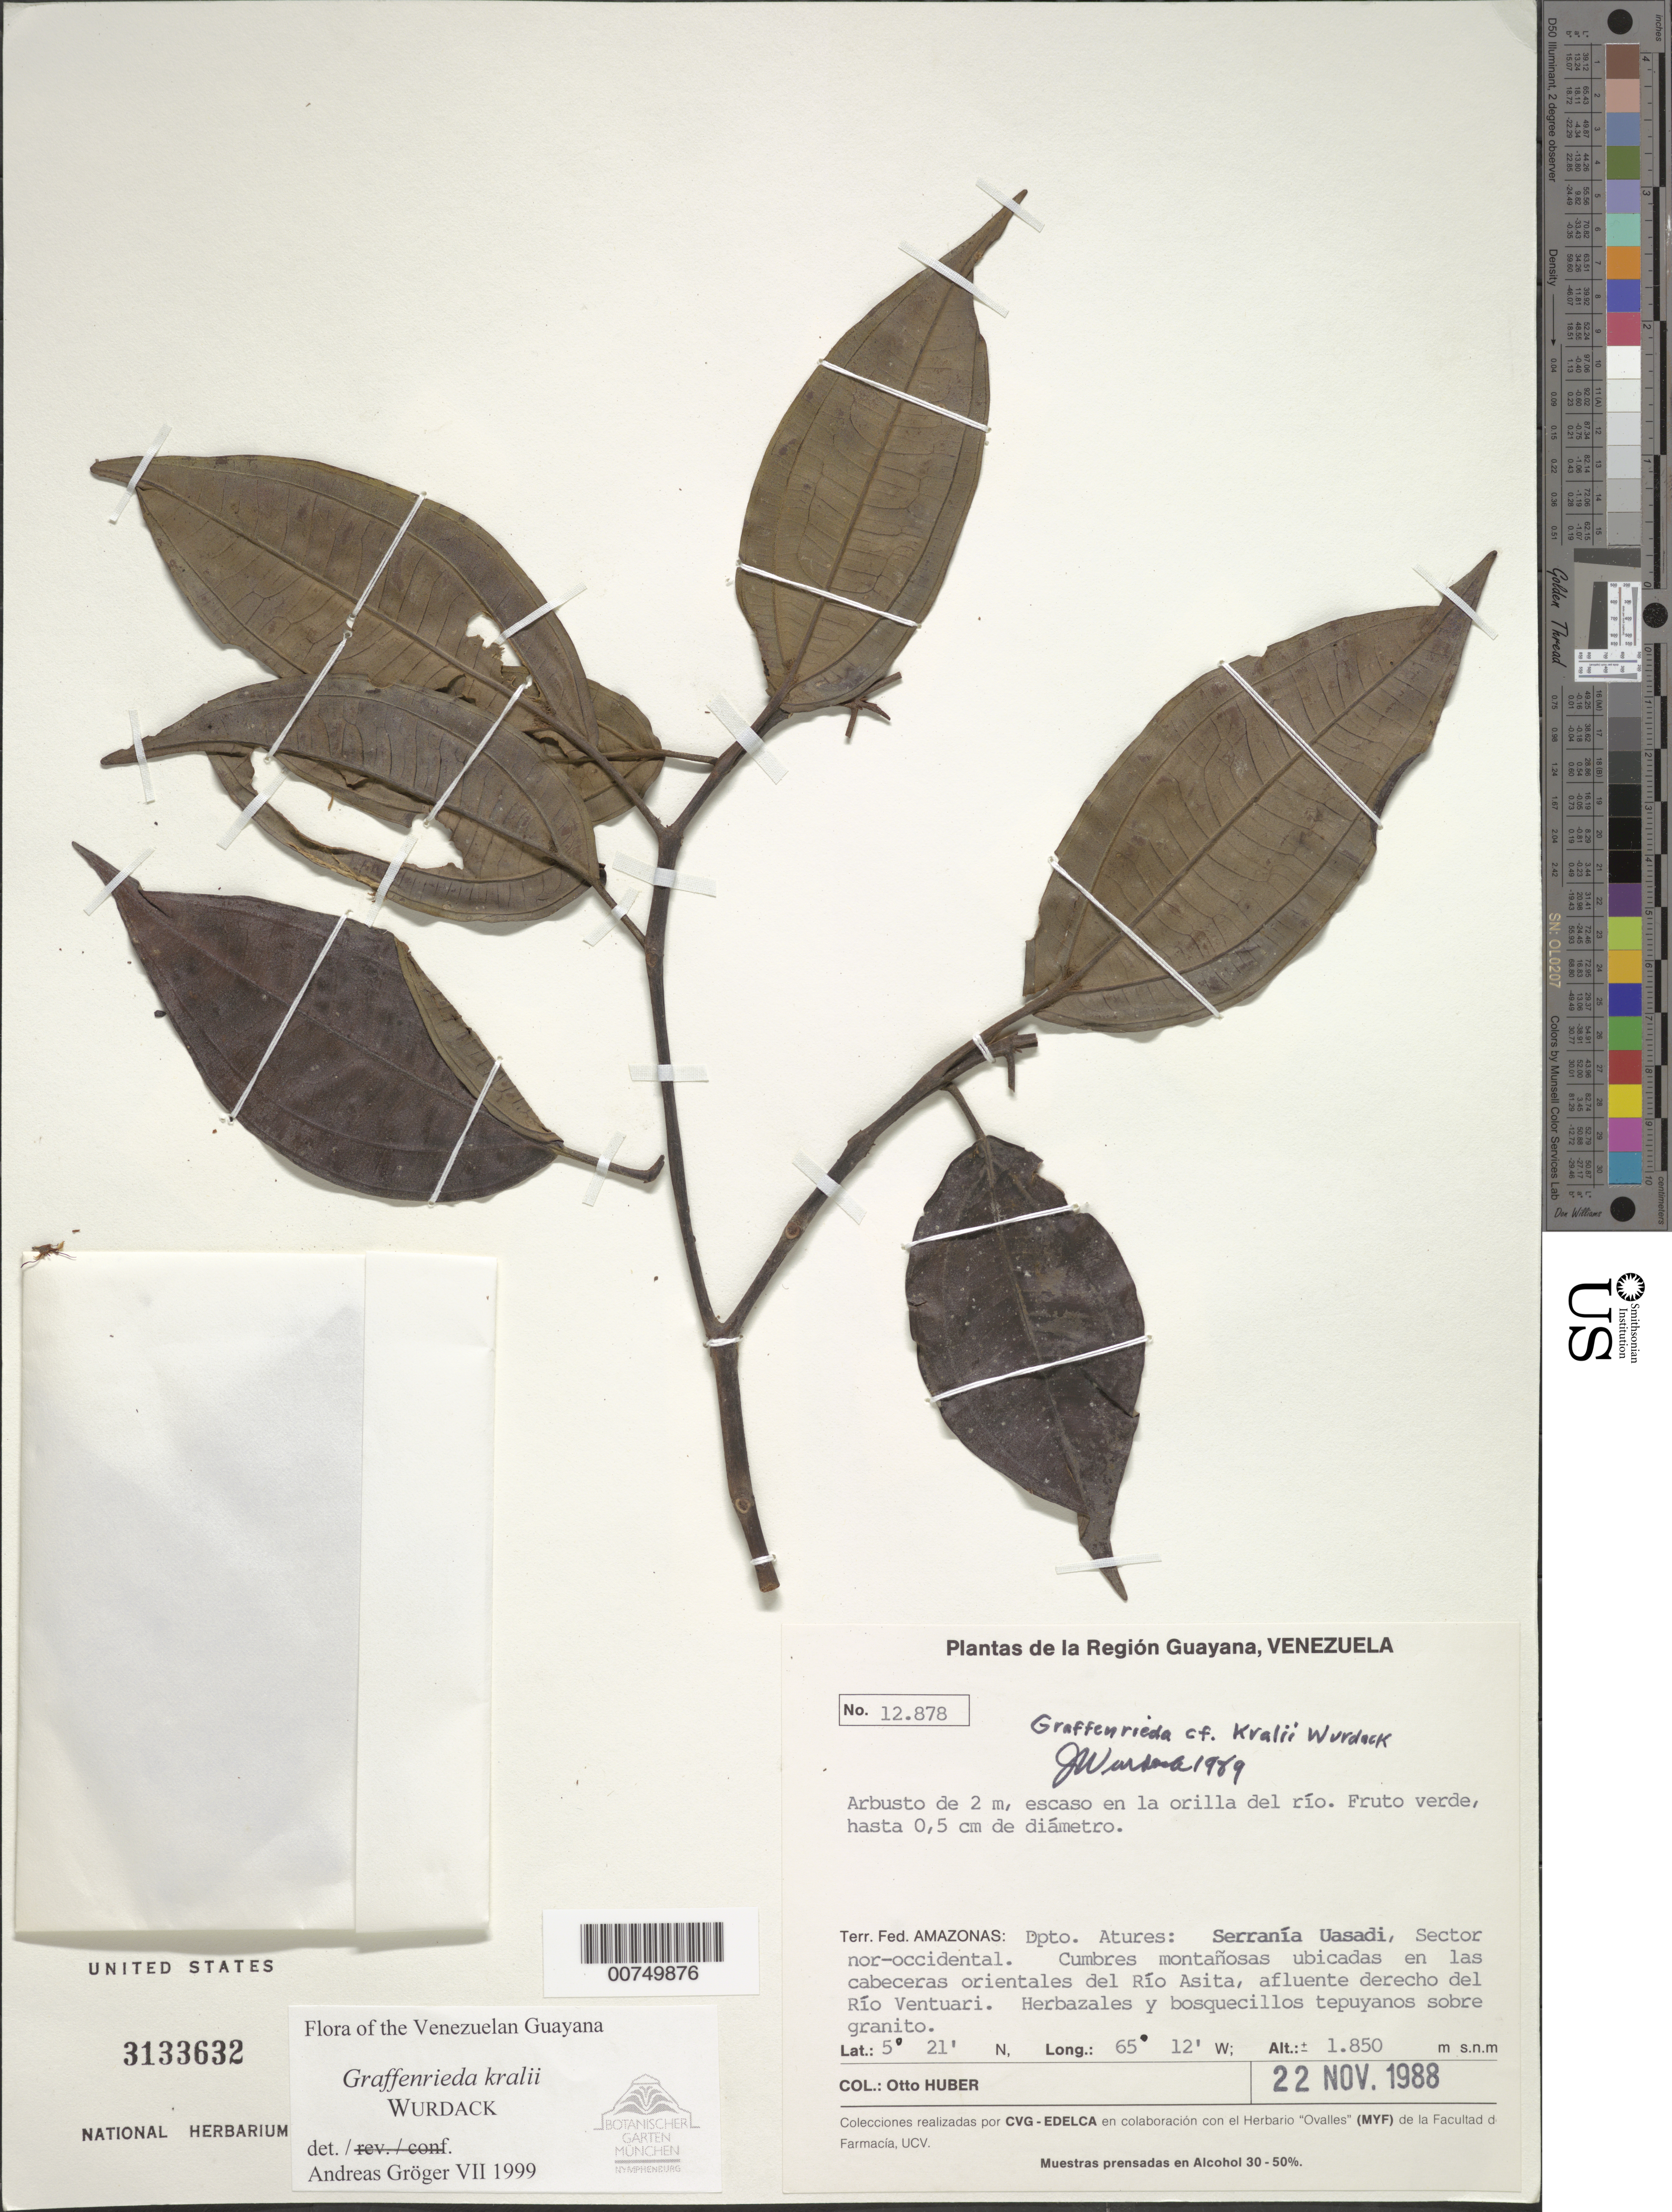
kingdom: Plantae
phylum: Tracheophyta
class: Magnoliopsida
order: Myrtales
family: Melastomataceae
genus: Graffenrieda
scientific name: Graffenrieda kralii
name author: Wurdack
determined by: Gröger, A.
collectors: O. Huber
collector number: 12878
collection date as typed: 22-Nov-88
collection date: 1988-11-22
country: Venezuela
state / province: Amazonas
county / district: Atures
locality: Serrania Uasadi, sector nor-occidental; cabeceras orientales del Río Asita, afluente derecho del Río Ventuari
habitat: Along riverbanks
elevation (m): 1850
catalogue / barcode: US 3133632